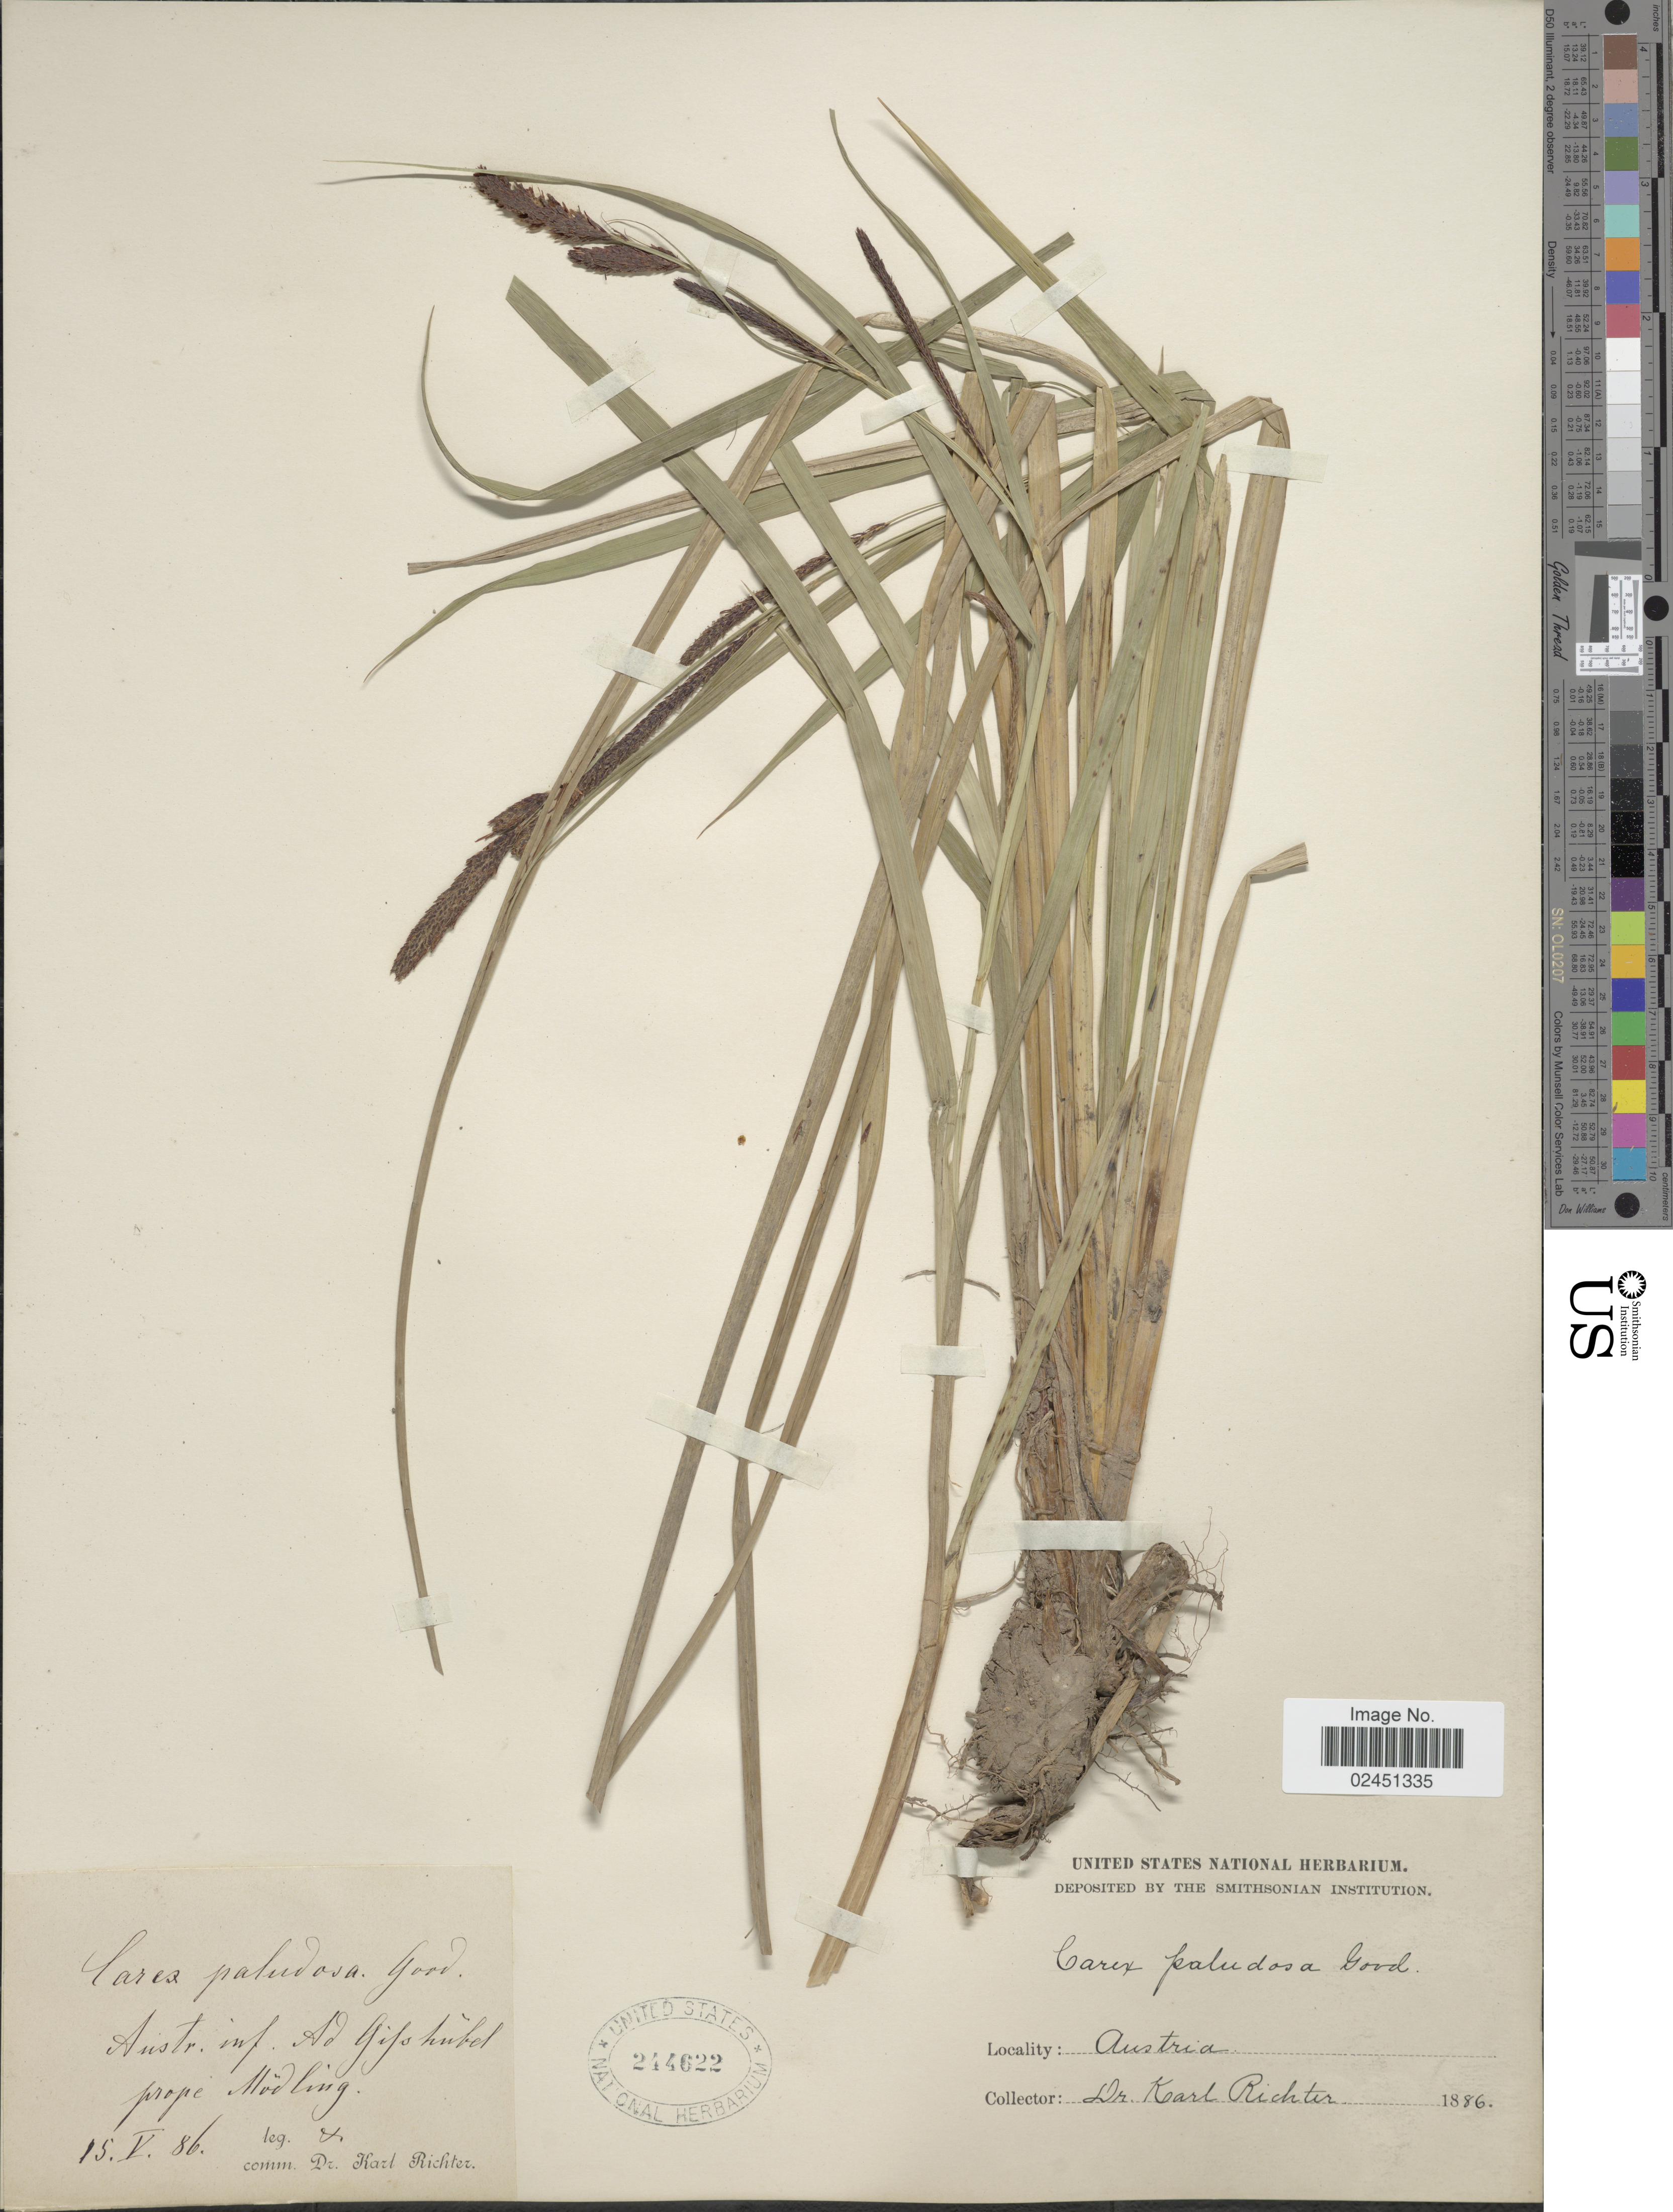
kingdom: Plantae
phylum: Tracheophyta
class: Liliopsida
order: Poales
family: Cyperaceae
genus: Carex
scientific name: Carex acutiformis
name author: Ehrh.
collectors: K. Richter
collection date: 1886-05-15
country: Austria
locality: Inf. Af. Gifshubet prope Modling [interpreted]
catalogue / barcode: US 244622